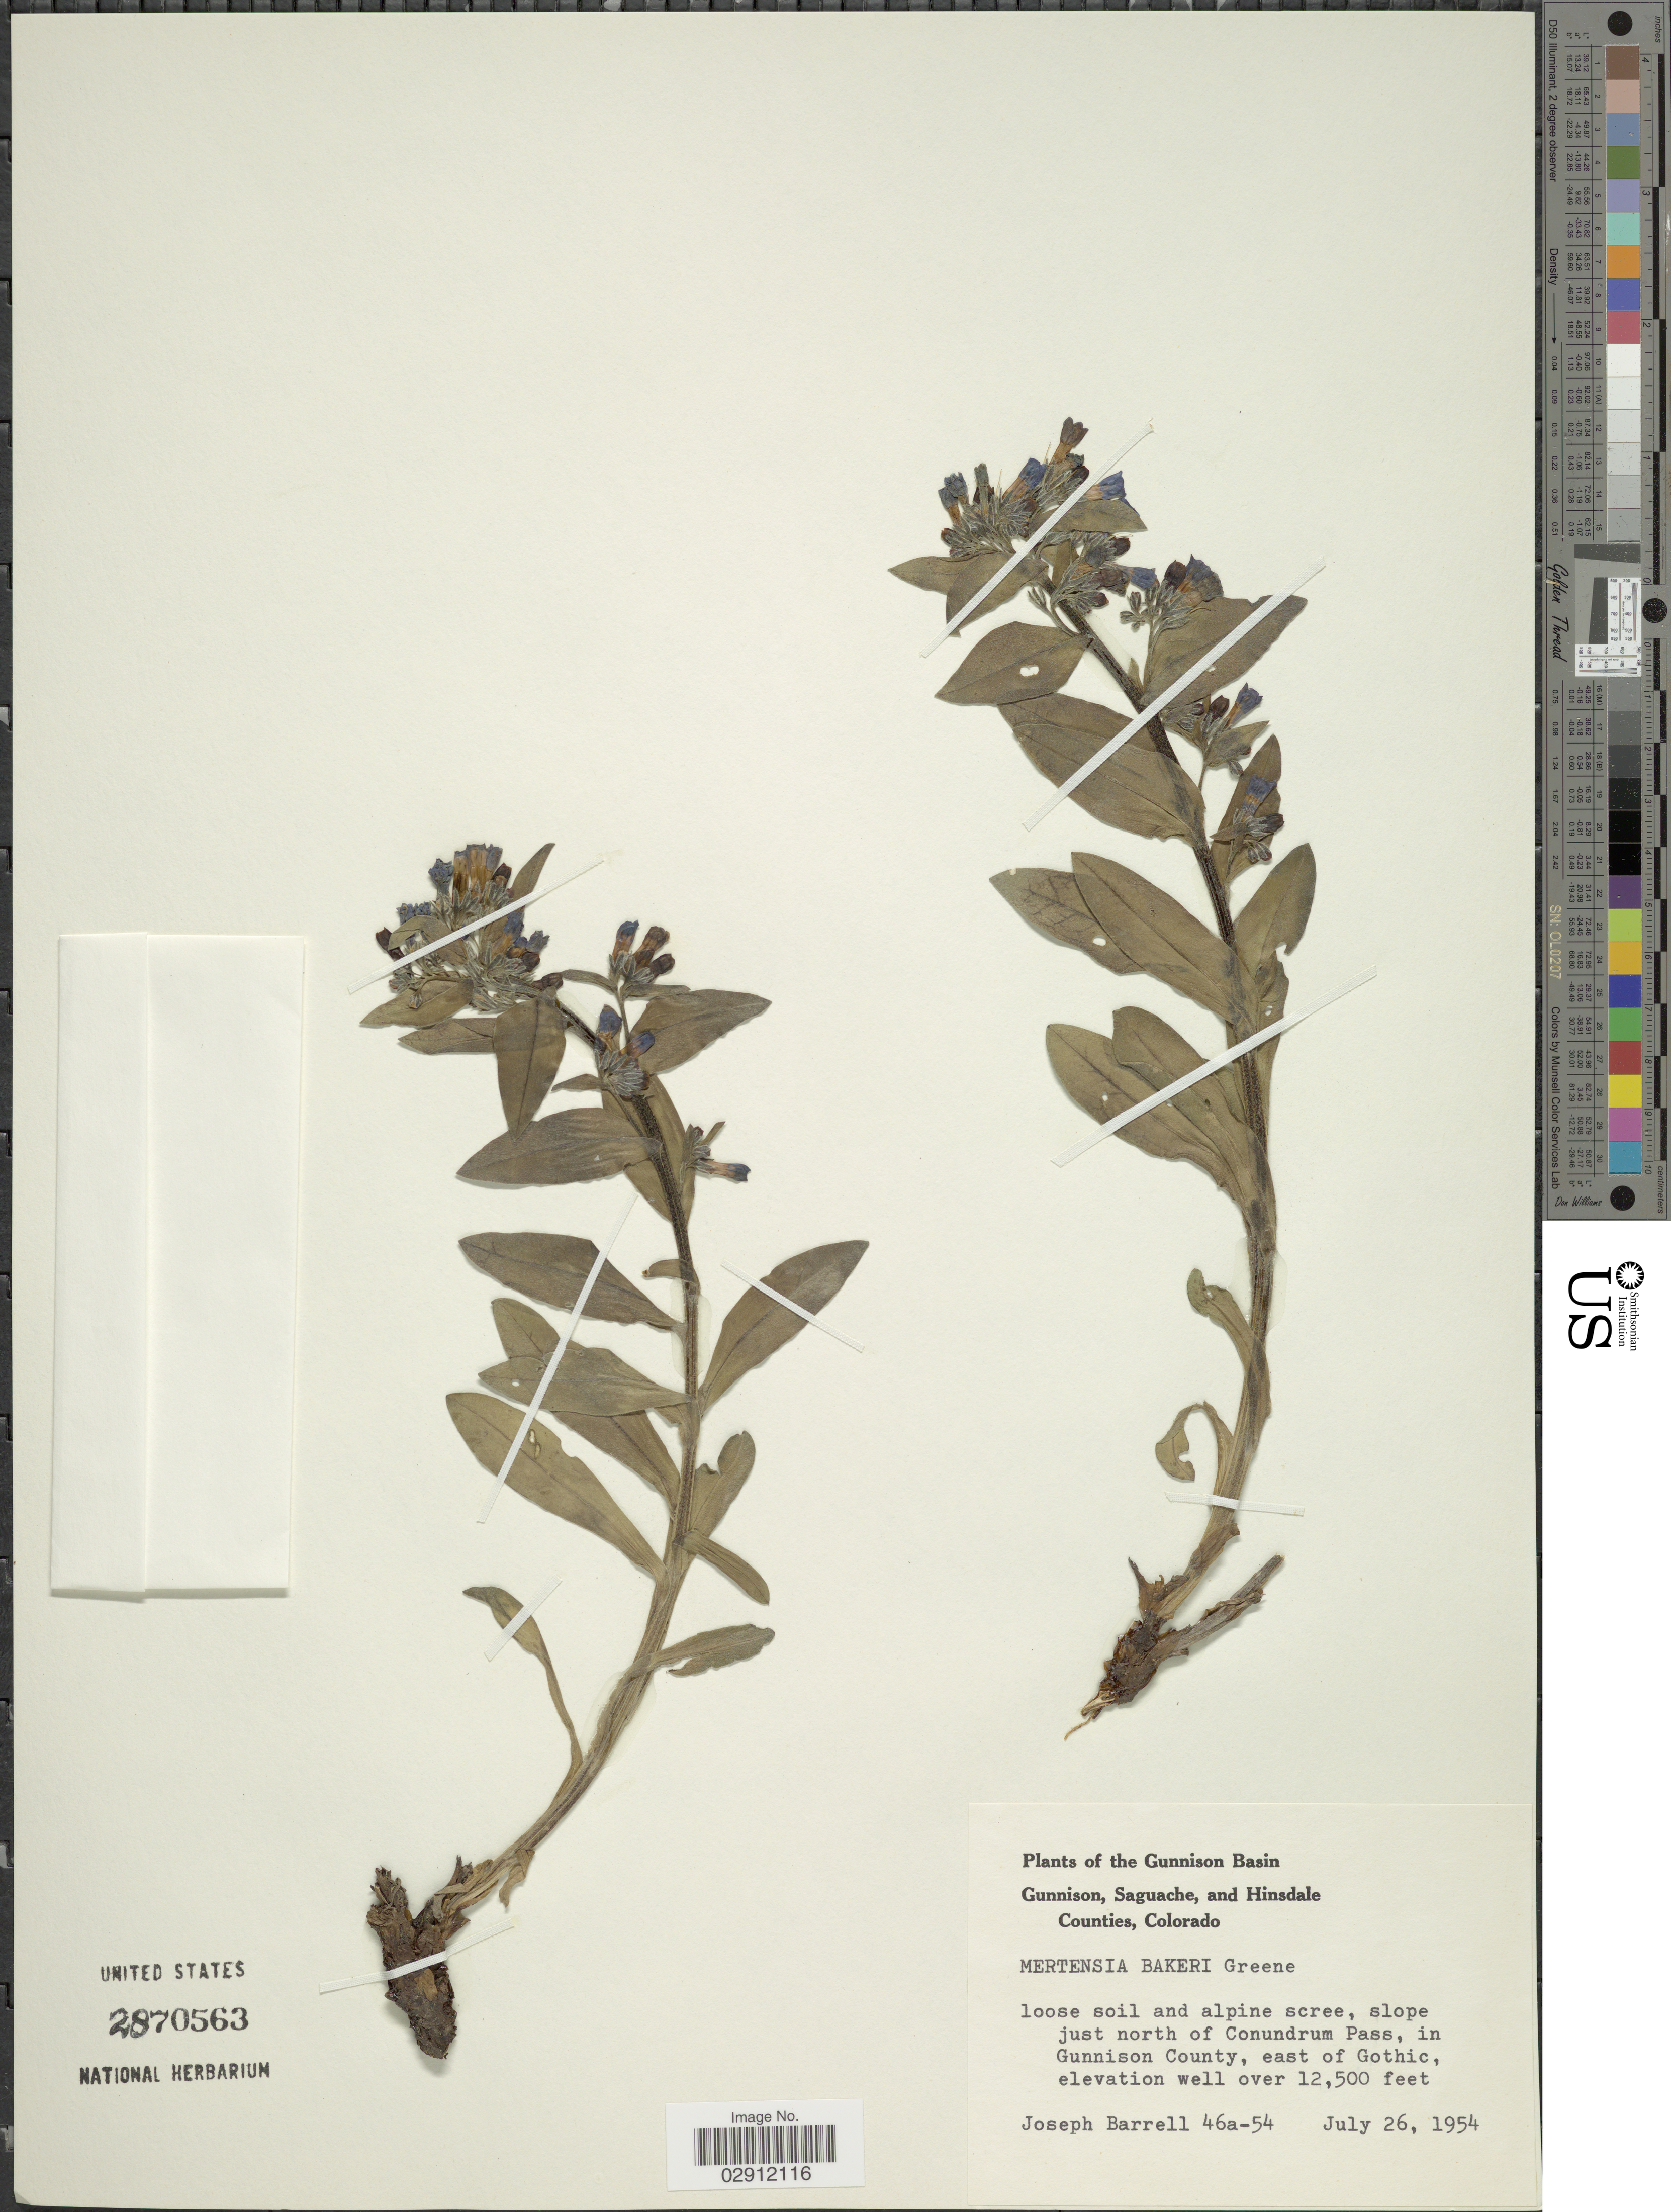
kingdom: Plantae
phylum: Tracheophyta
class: Magnoliopsida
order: Boraginales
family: Boraginaceae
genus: Mertensia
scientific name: Mertensia bakeri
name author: Greene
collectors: J. Barrell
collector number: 46a-54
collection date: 1954-07-26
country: United States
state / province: Colorado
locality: Gunnison Basin. Alope just north of Conundrum Pass, in Gunnison County, east of Gothic.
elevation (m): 3810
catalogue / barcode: US 2870563